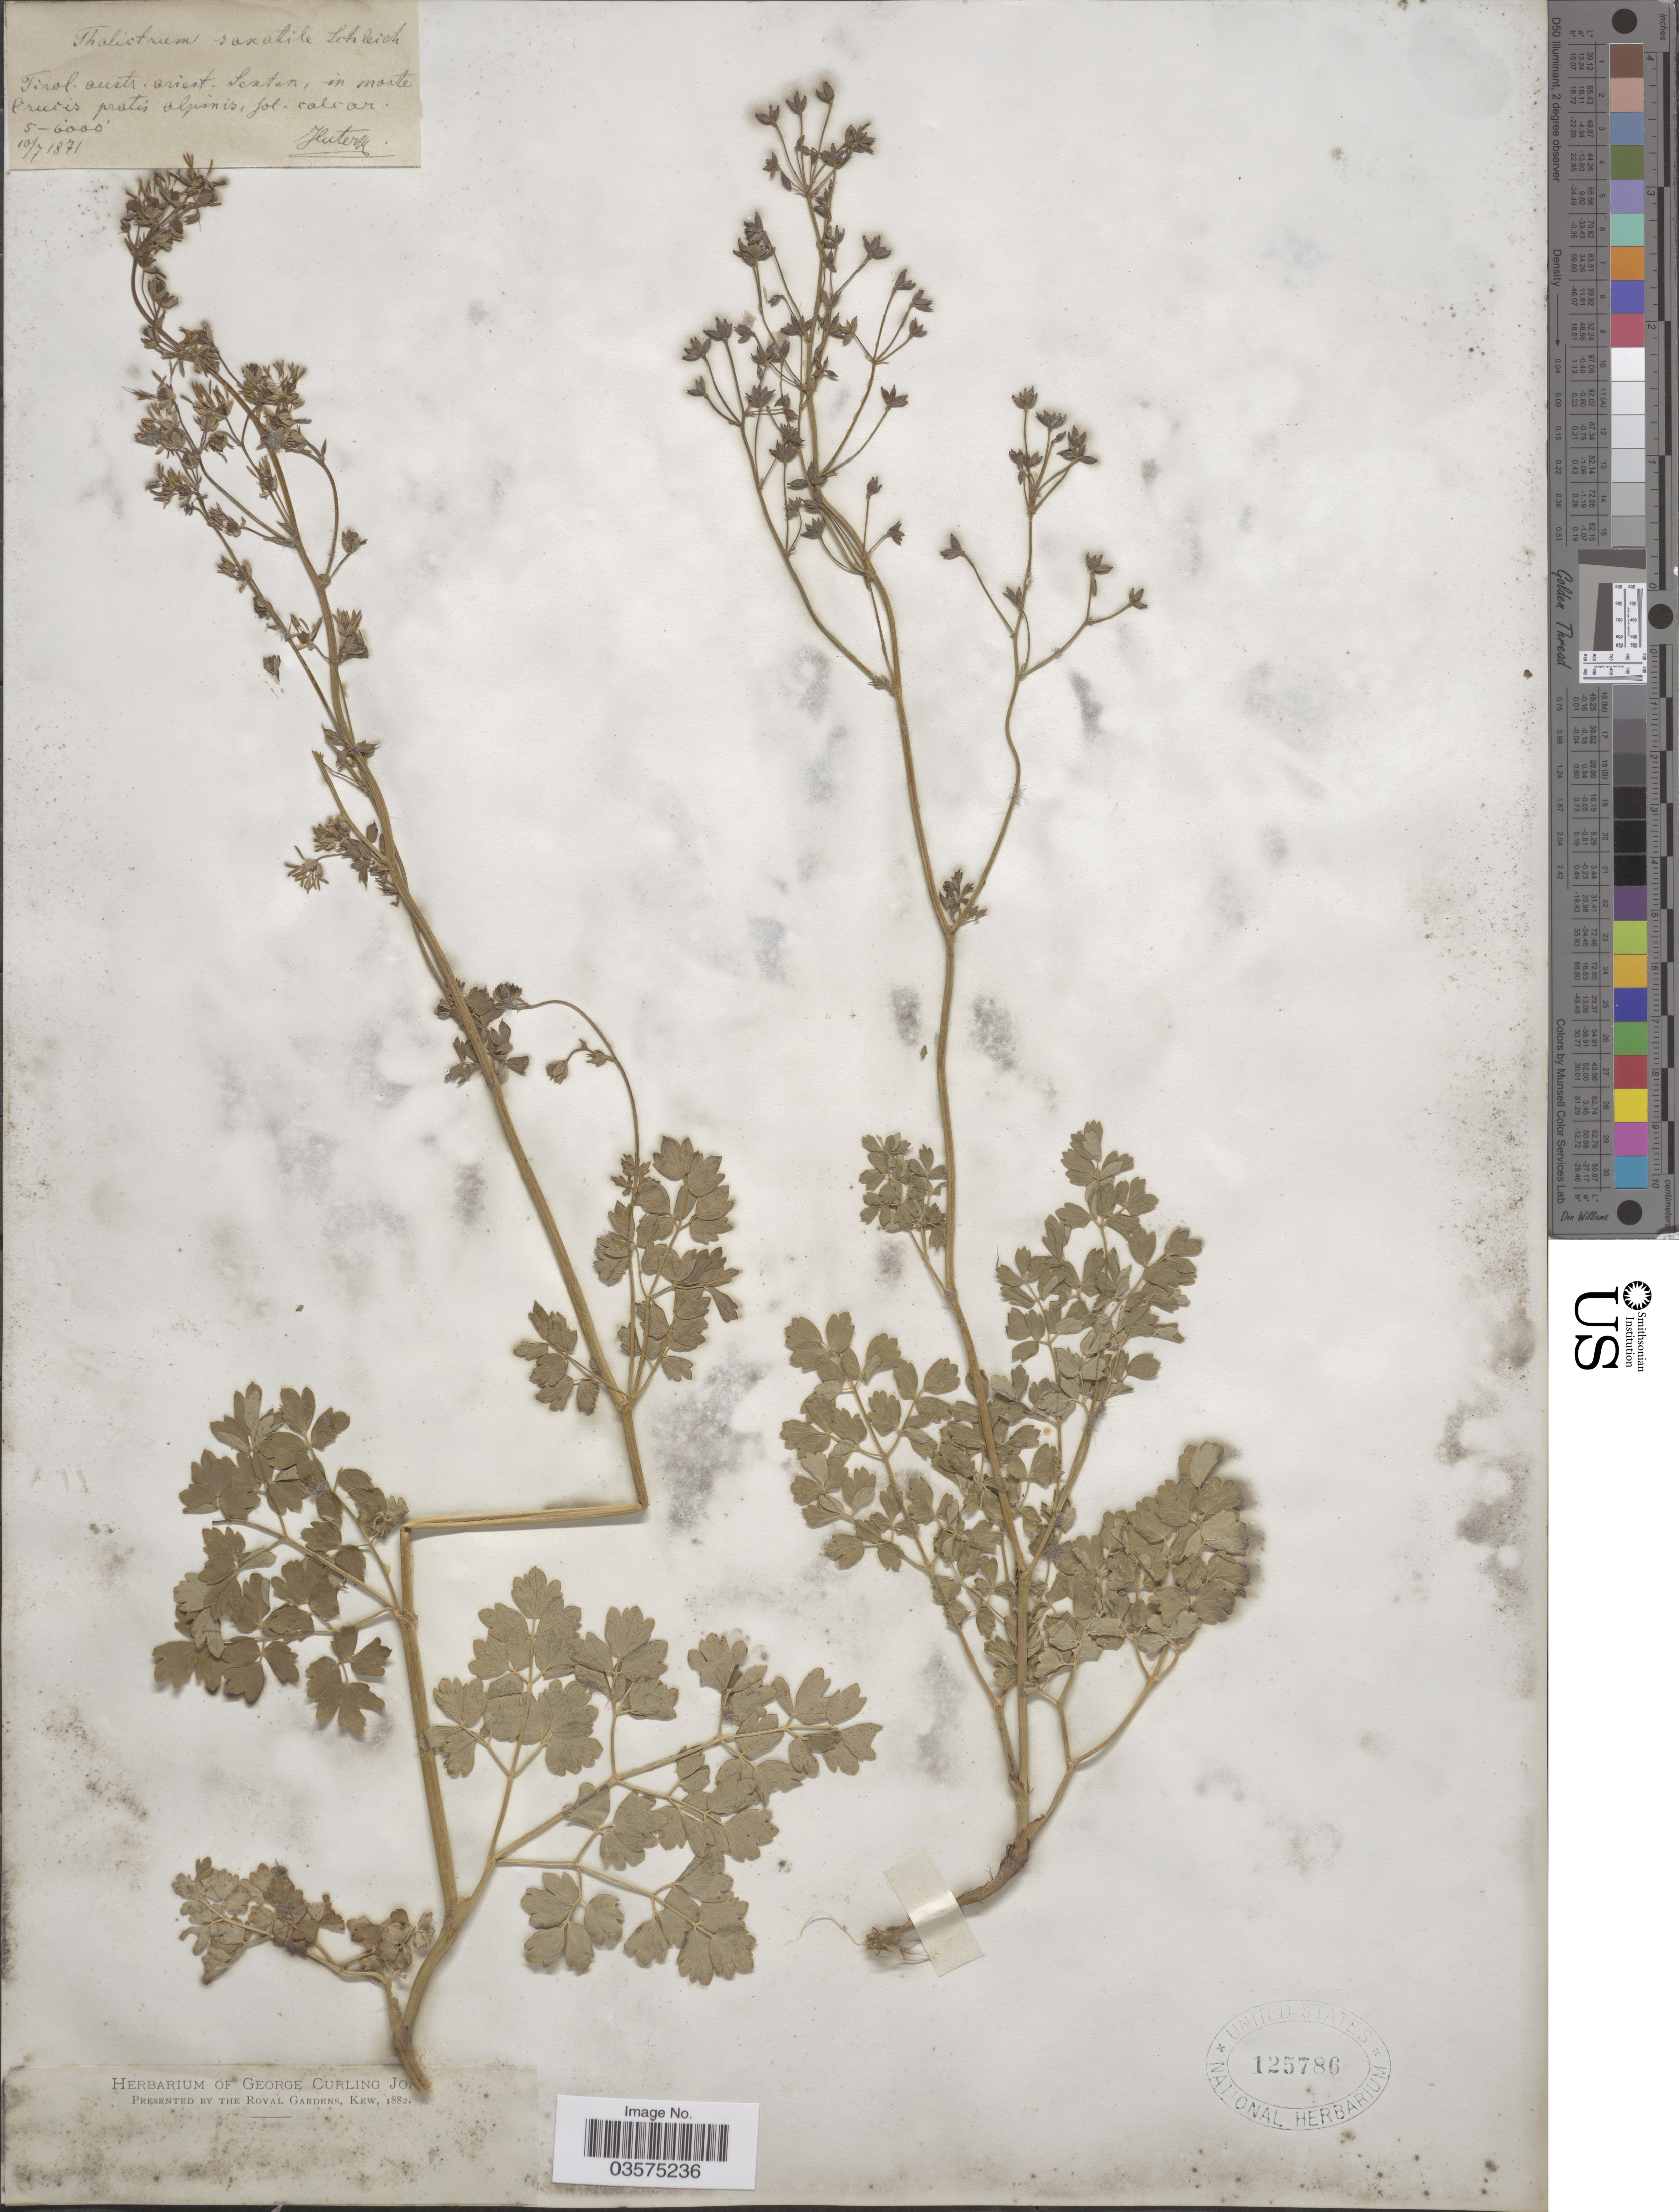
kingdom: Plantae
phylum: Tracheophyta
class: Magnoliopsida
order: Ranunculales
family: Ranunculaceae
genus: Thalictrum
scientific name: Thalictrum saxatile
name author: Schleich. ex DC.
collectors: -. Huter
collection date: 1871-07-10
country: Italy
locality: Tirol austr. orient. Sexten, in morte Prutis pratis alpinis.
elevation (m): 1524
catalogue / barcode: US 125786